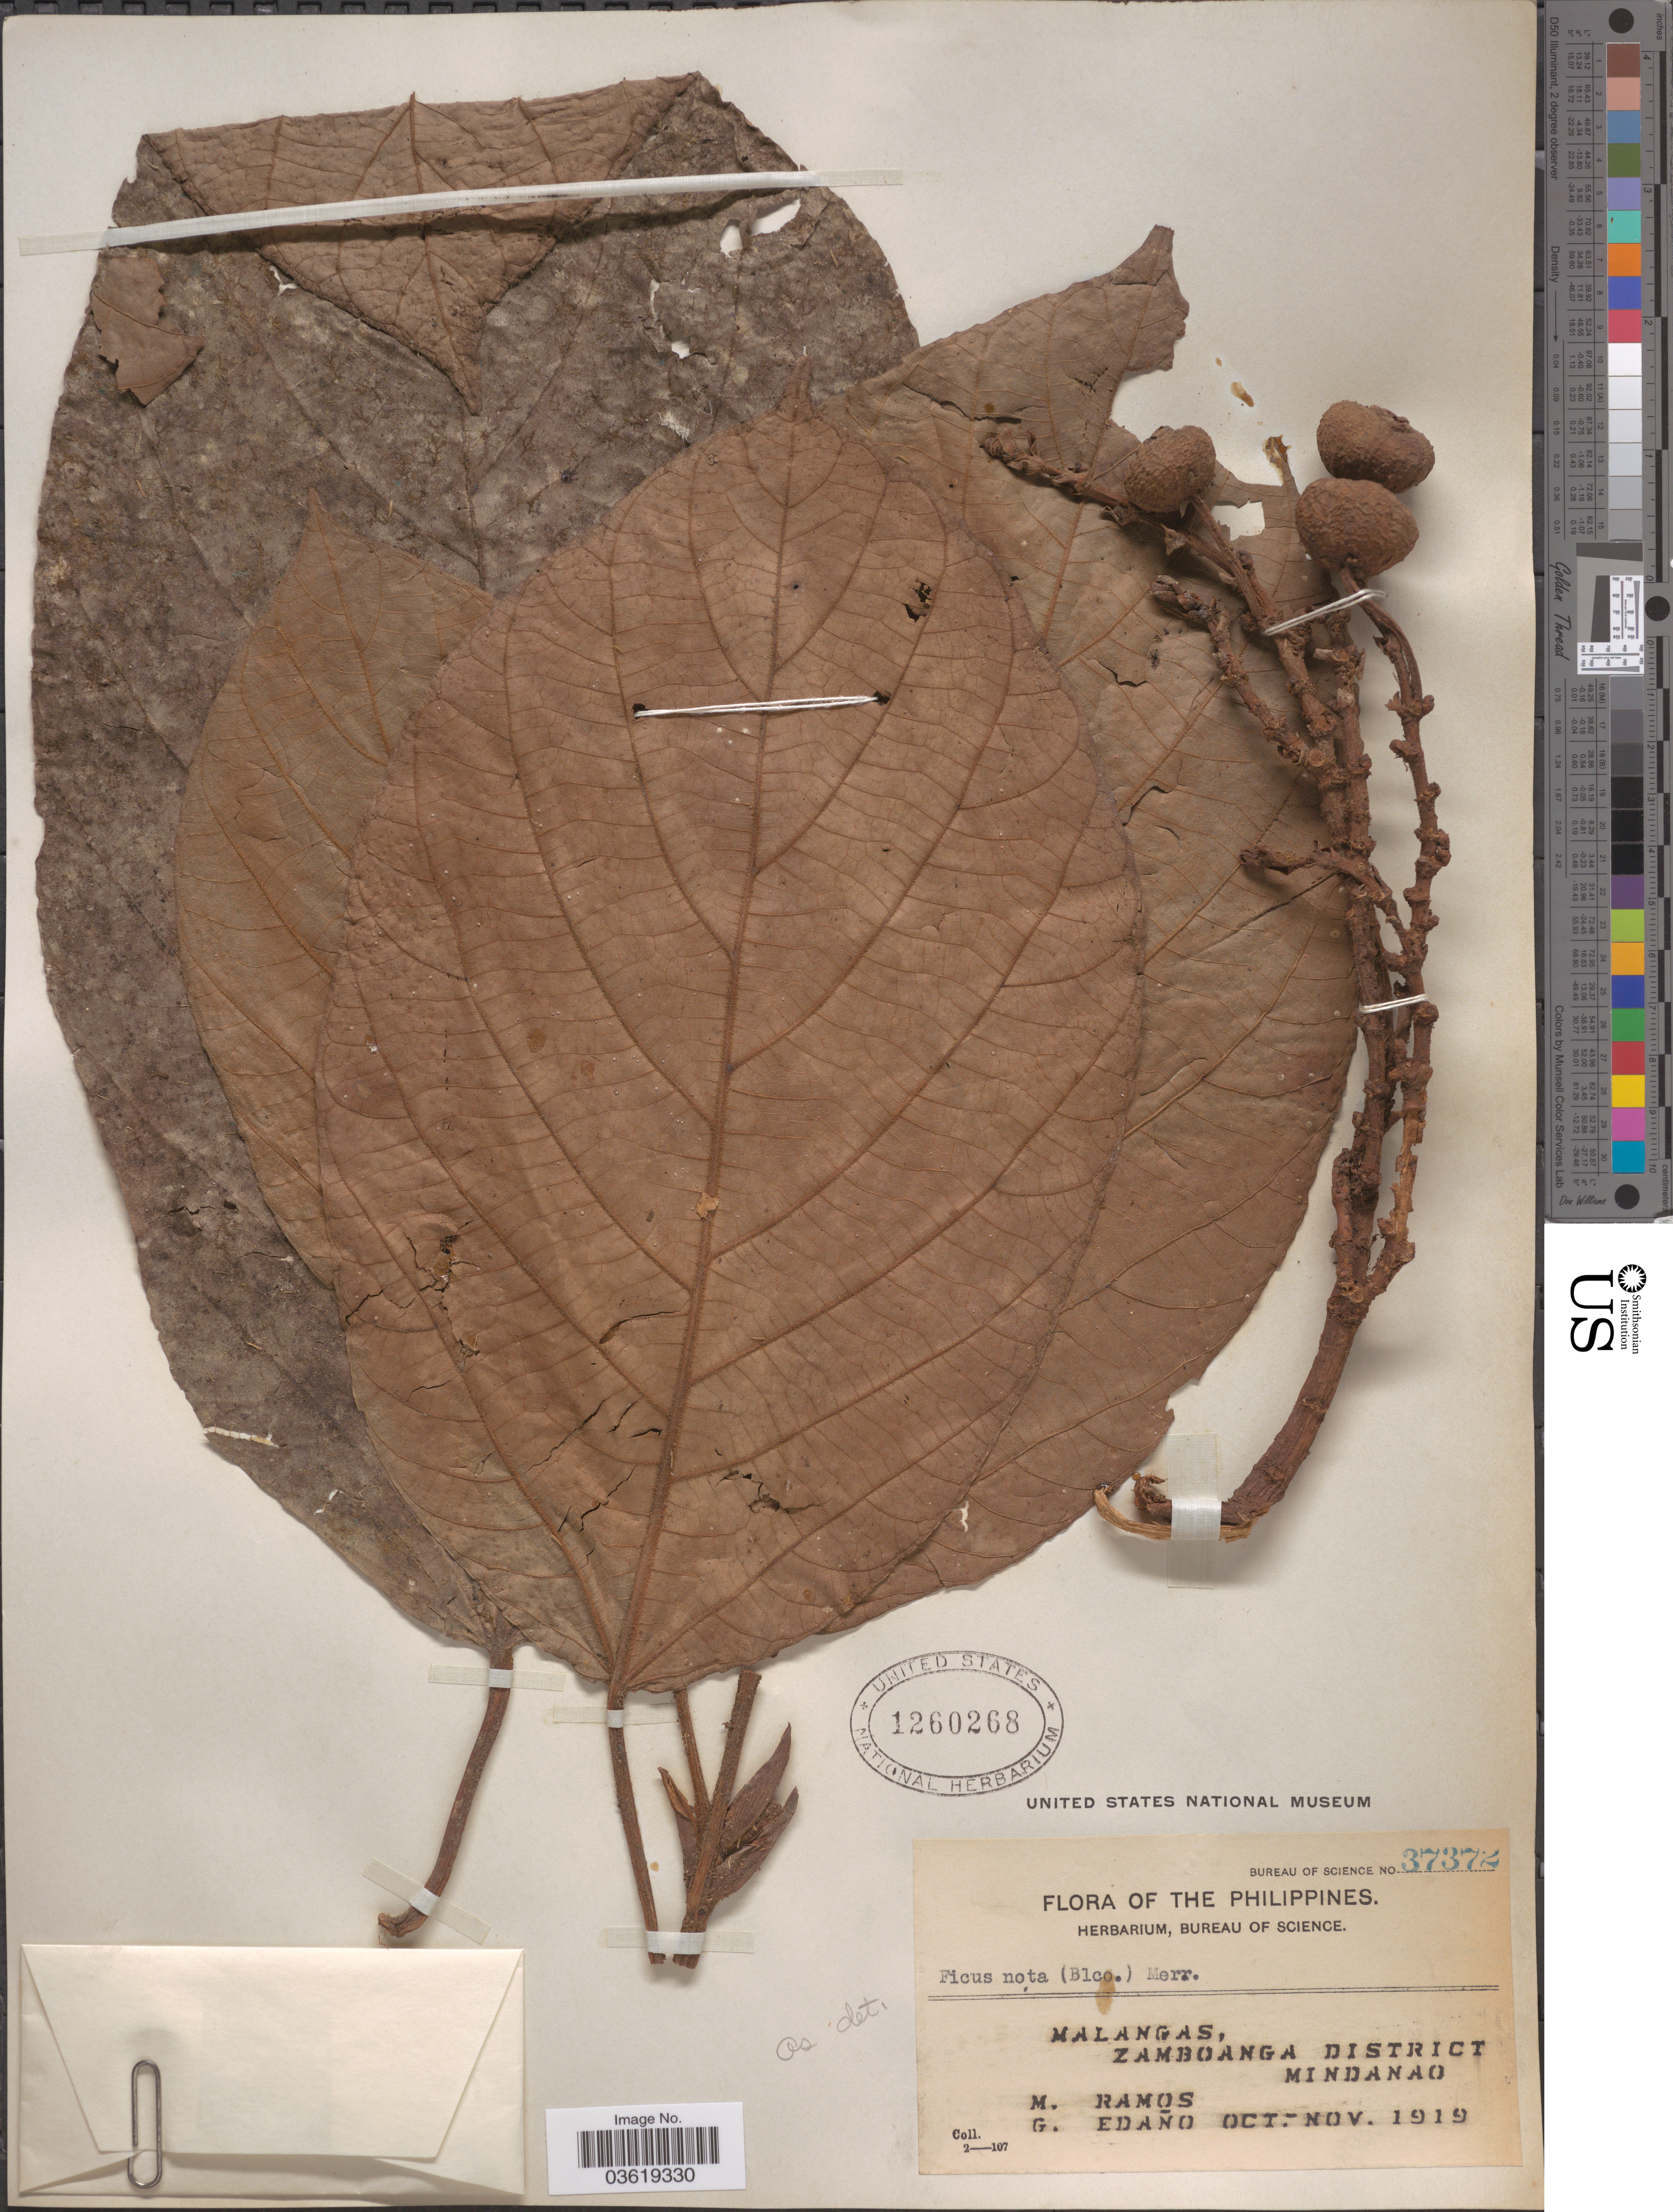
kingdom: Plantae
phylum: Tracheophyta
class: Magnoliopsida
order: Rosales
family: Moraceae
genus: Ficus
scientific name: Ficus nota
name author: (C.E. Blanco) Merr.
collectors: M. Ramos & G. Edaño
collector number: Bureau of Science 37372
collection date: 1919-10/1919-11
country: Philippines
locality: Malangas, Zamboanga District, Mindanao.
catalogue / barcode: US 1260268